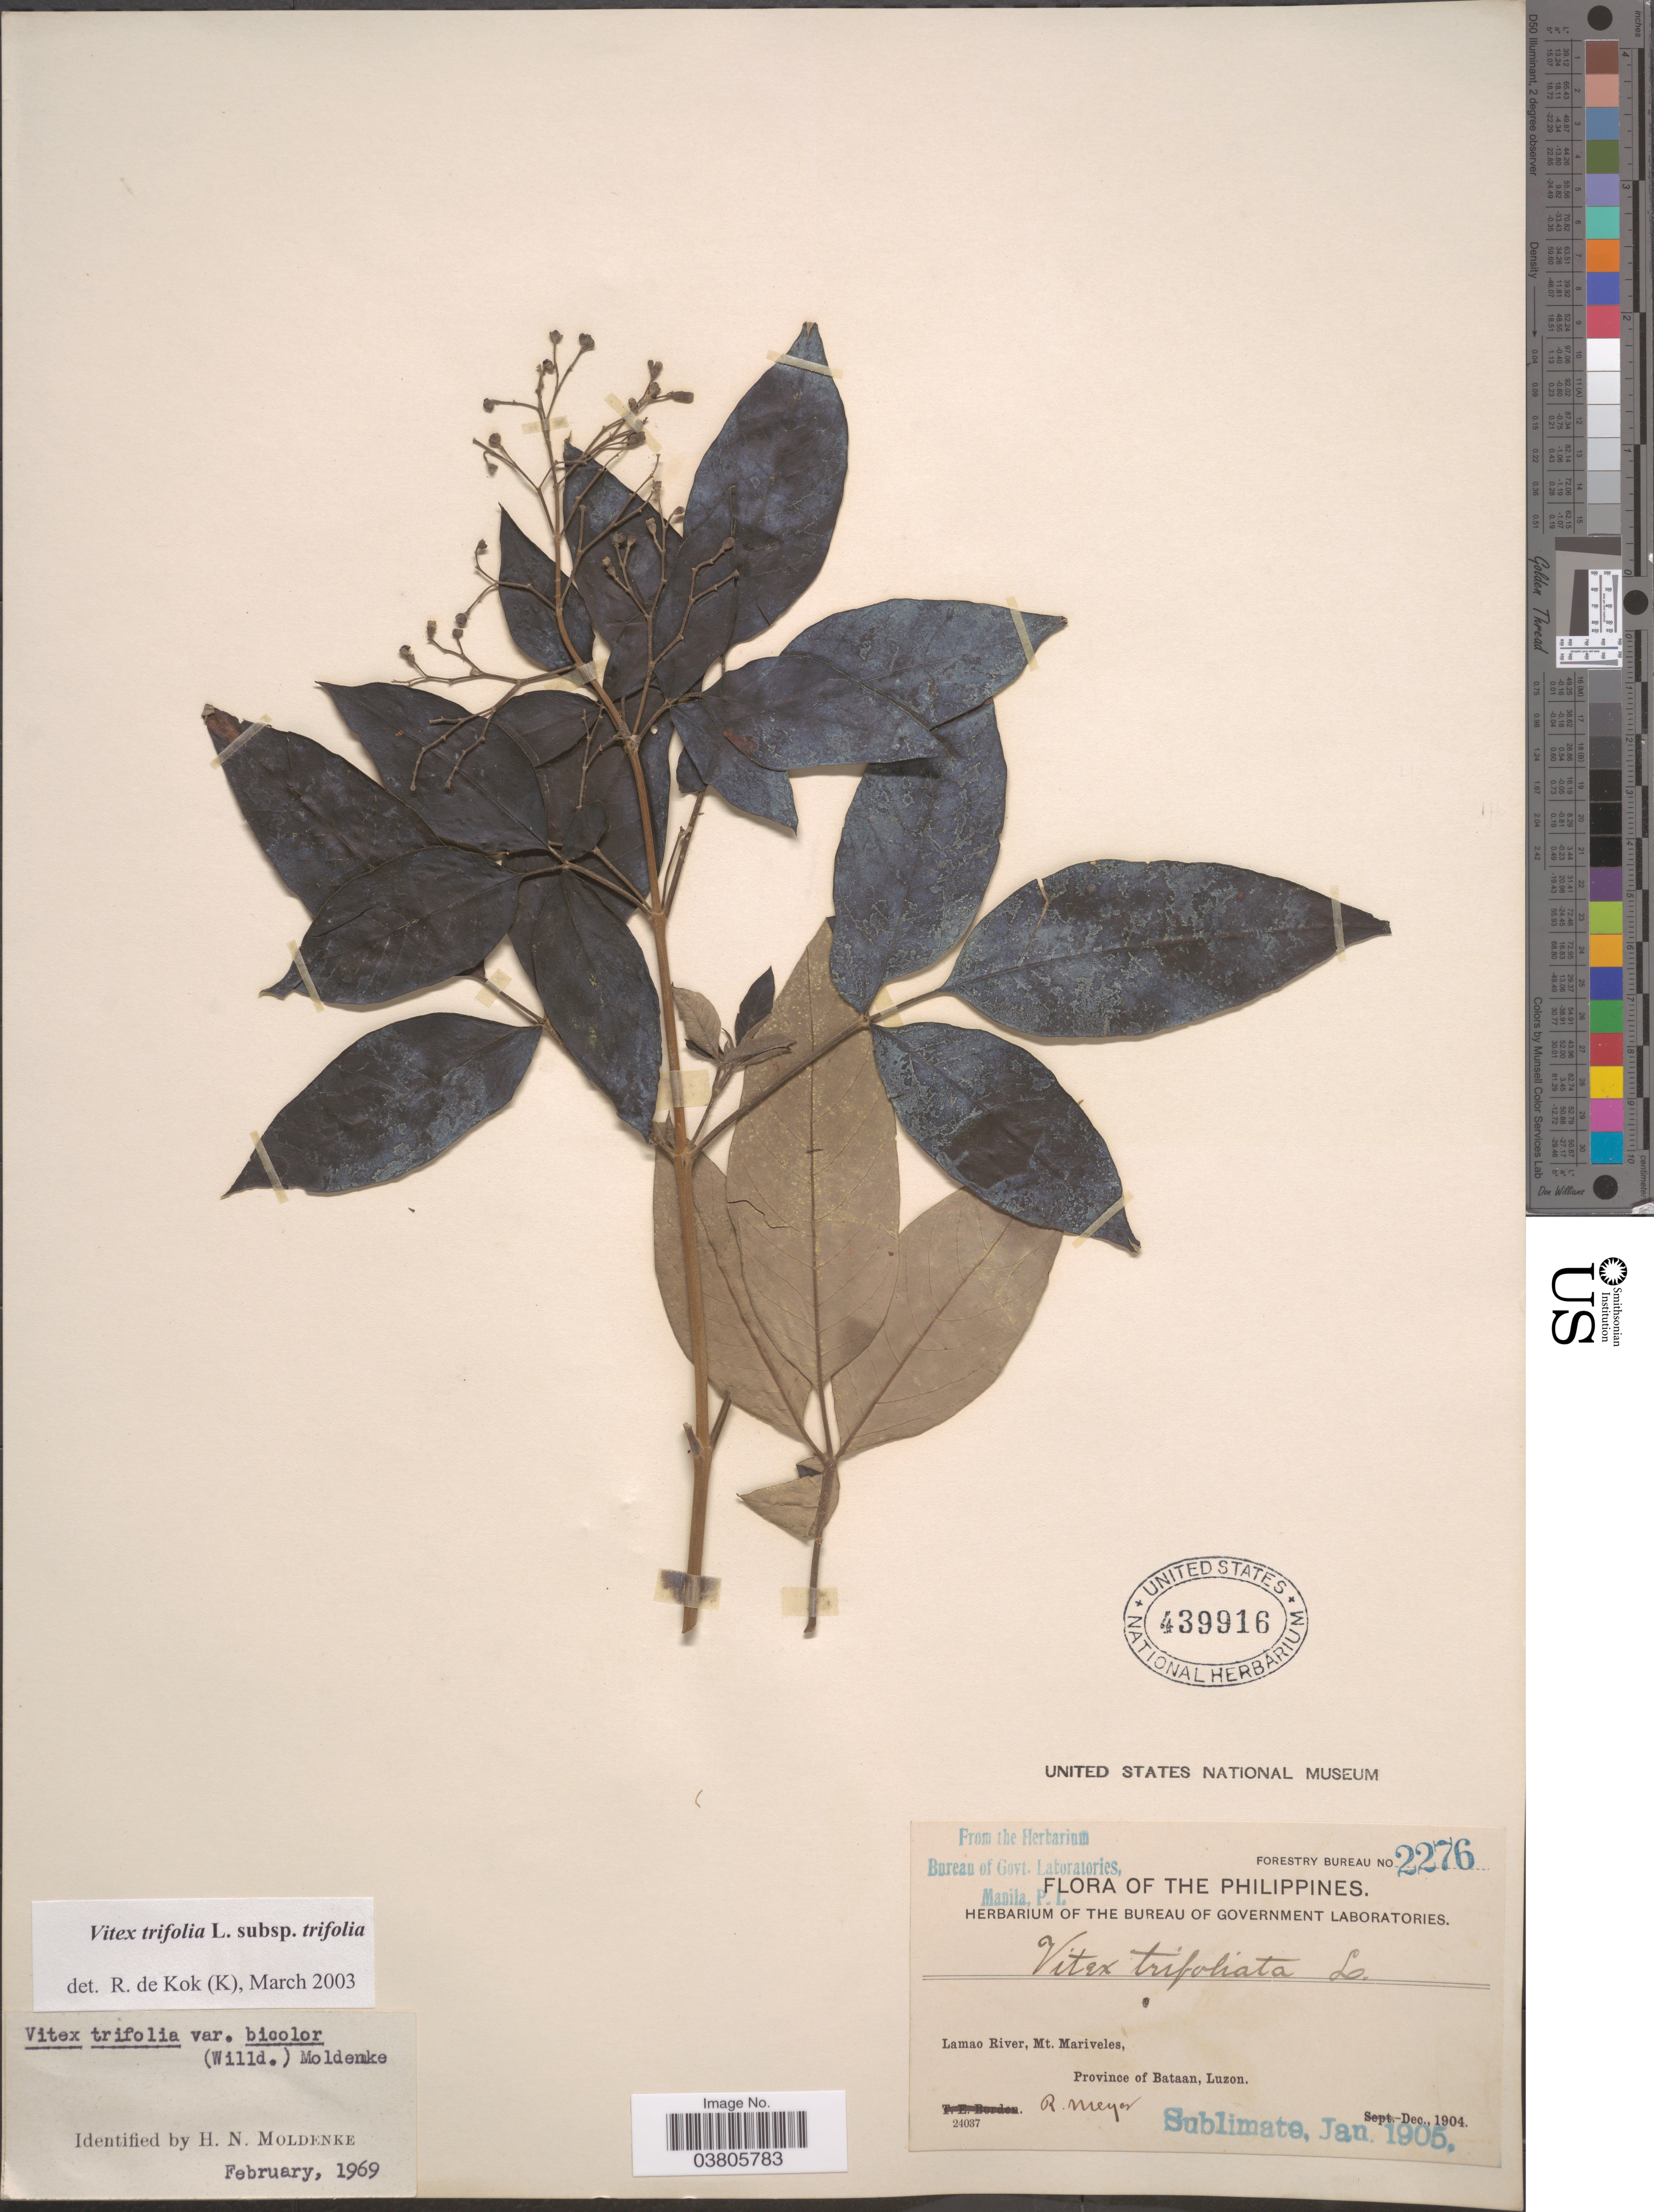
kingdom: Plantae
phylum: Tracheophyta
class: Magnoliopsida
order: Lamiales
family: Lamiaceae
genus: Vitex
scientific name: Vitex trifolia subsp. trifolia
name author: Vahl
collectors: R. Meyer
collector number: Forestry Bureau 2276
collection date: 1904-12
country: Philippines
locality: Lamao River, Mt. Mariveles, Province of Bataan, Luzon.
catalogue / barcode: US 439916